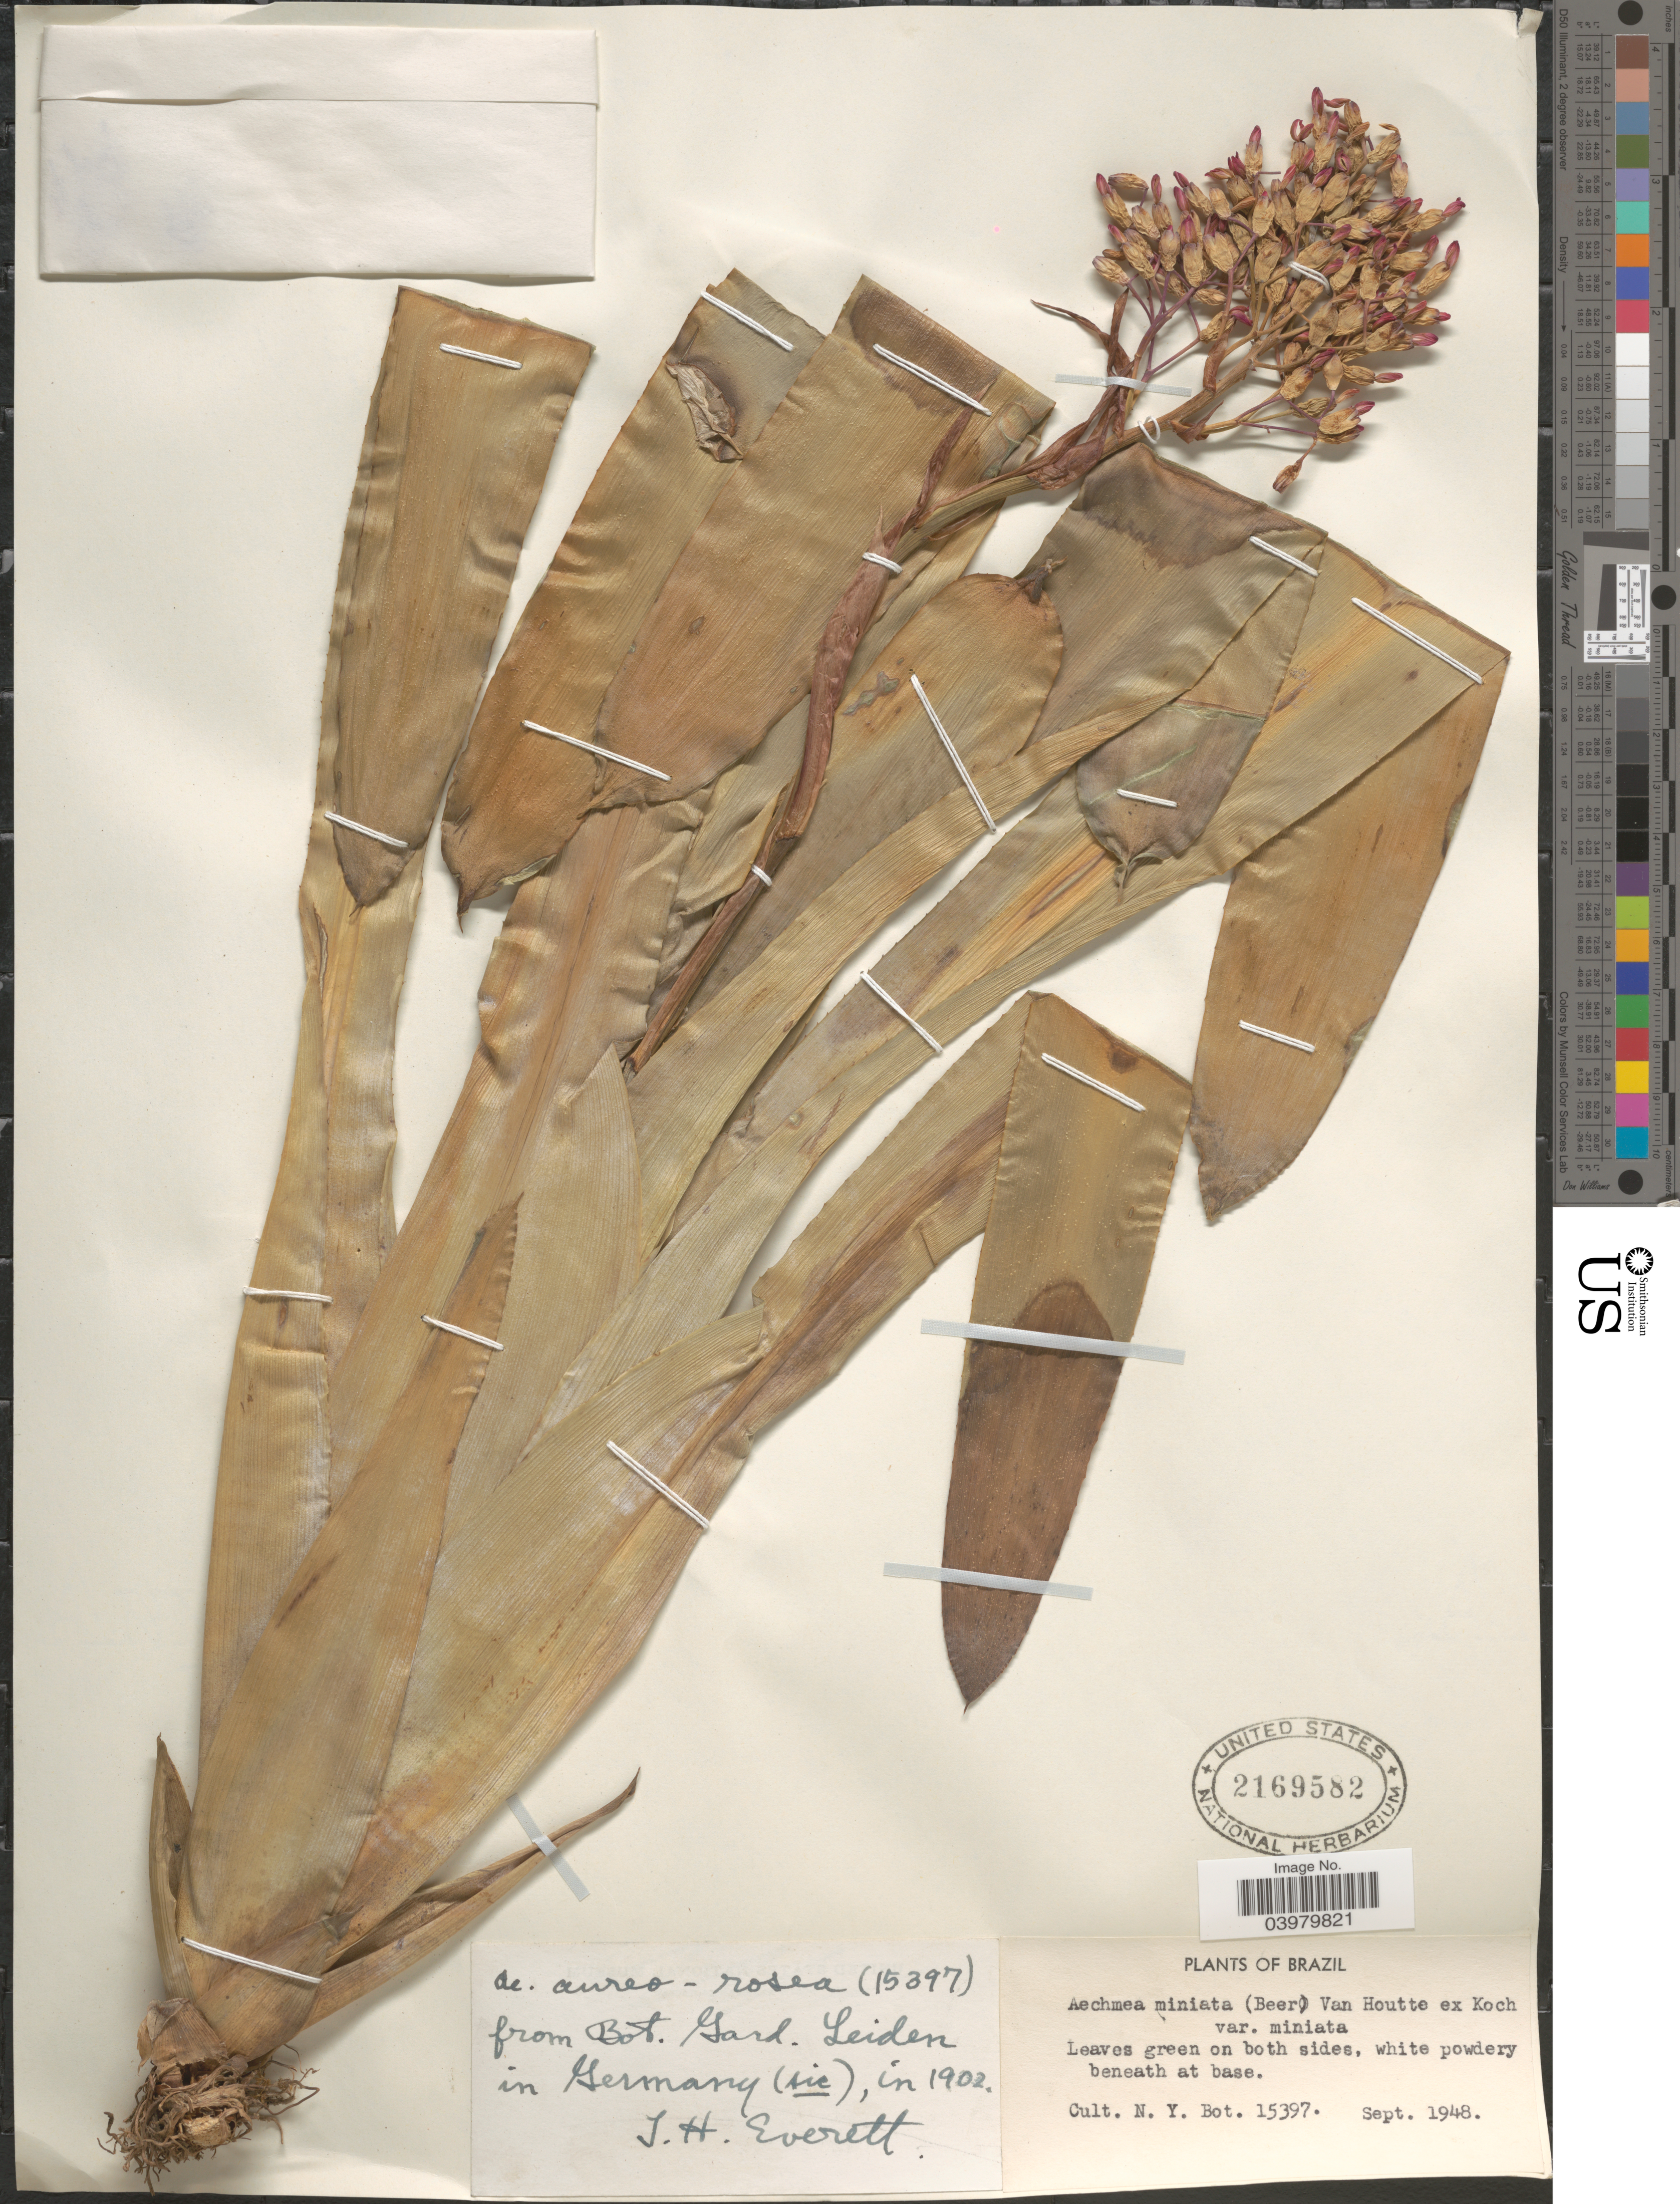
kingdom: Plantae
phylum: Tracheophyta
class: Liliopsida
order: Poales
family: Bromeliaceae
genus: Aechmea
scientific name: Aechmea miniata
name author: (Beer) Baker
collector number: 15397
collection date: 1948-09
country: United States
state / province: New York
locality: Cult. N.Y. Bot.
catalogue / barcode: US 2169582